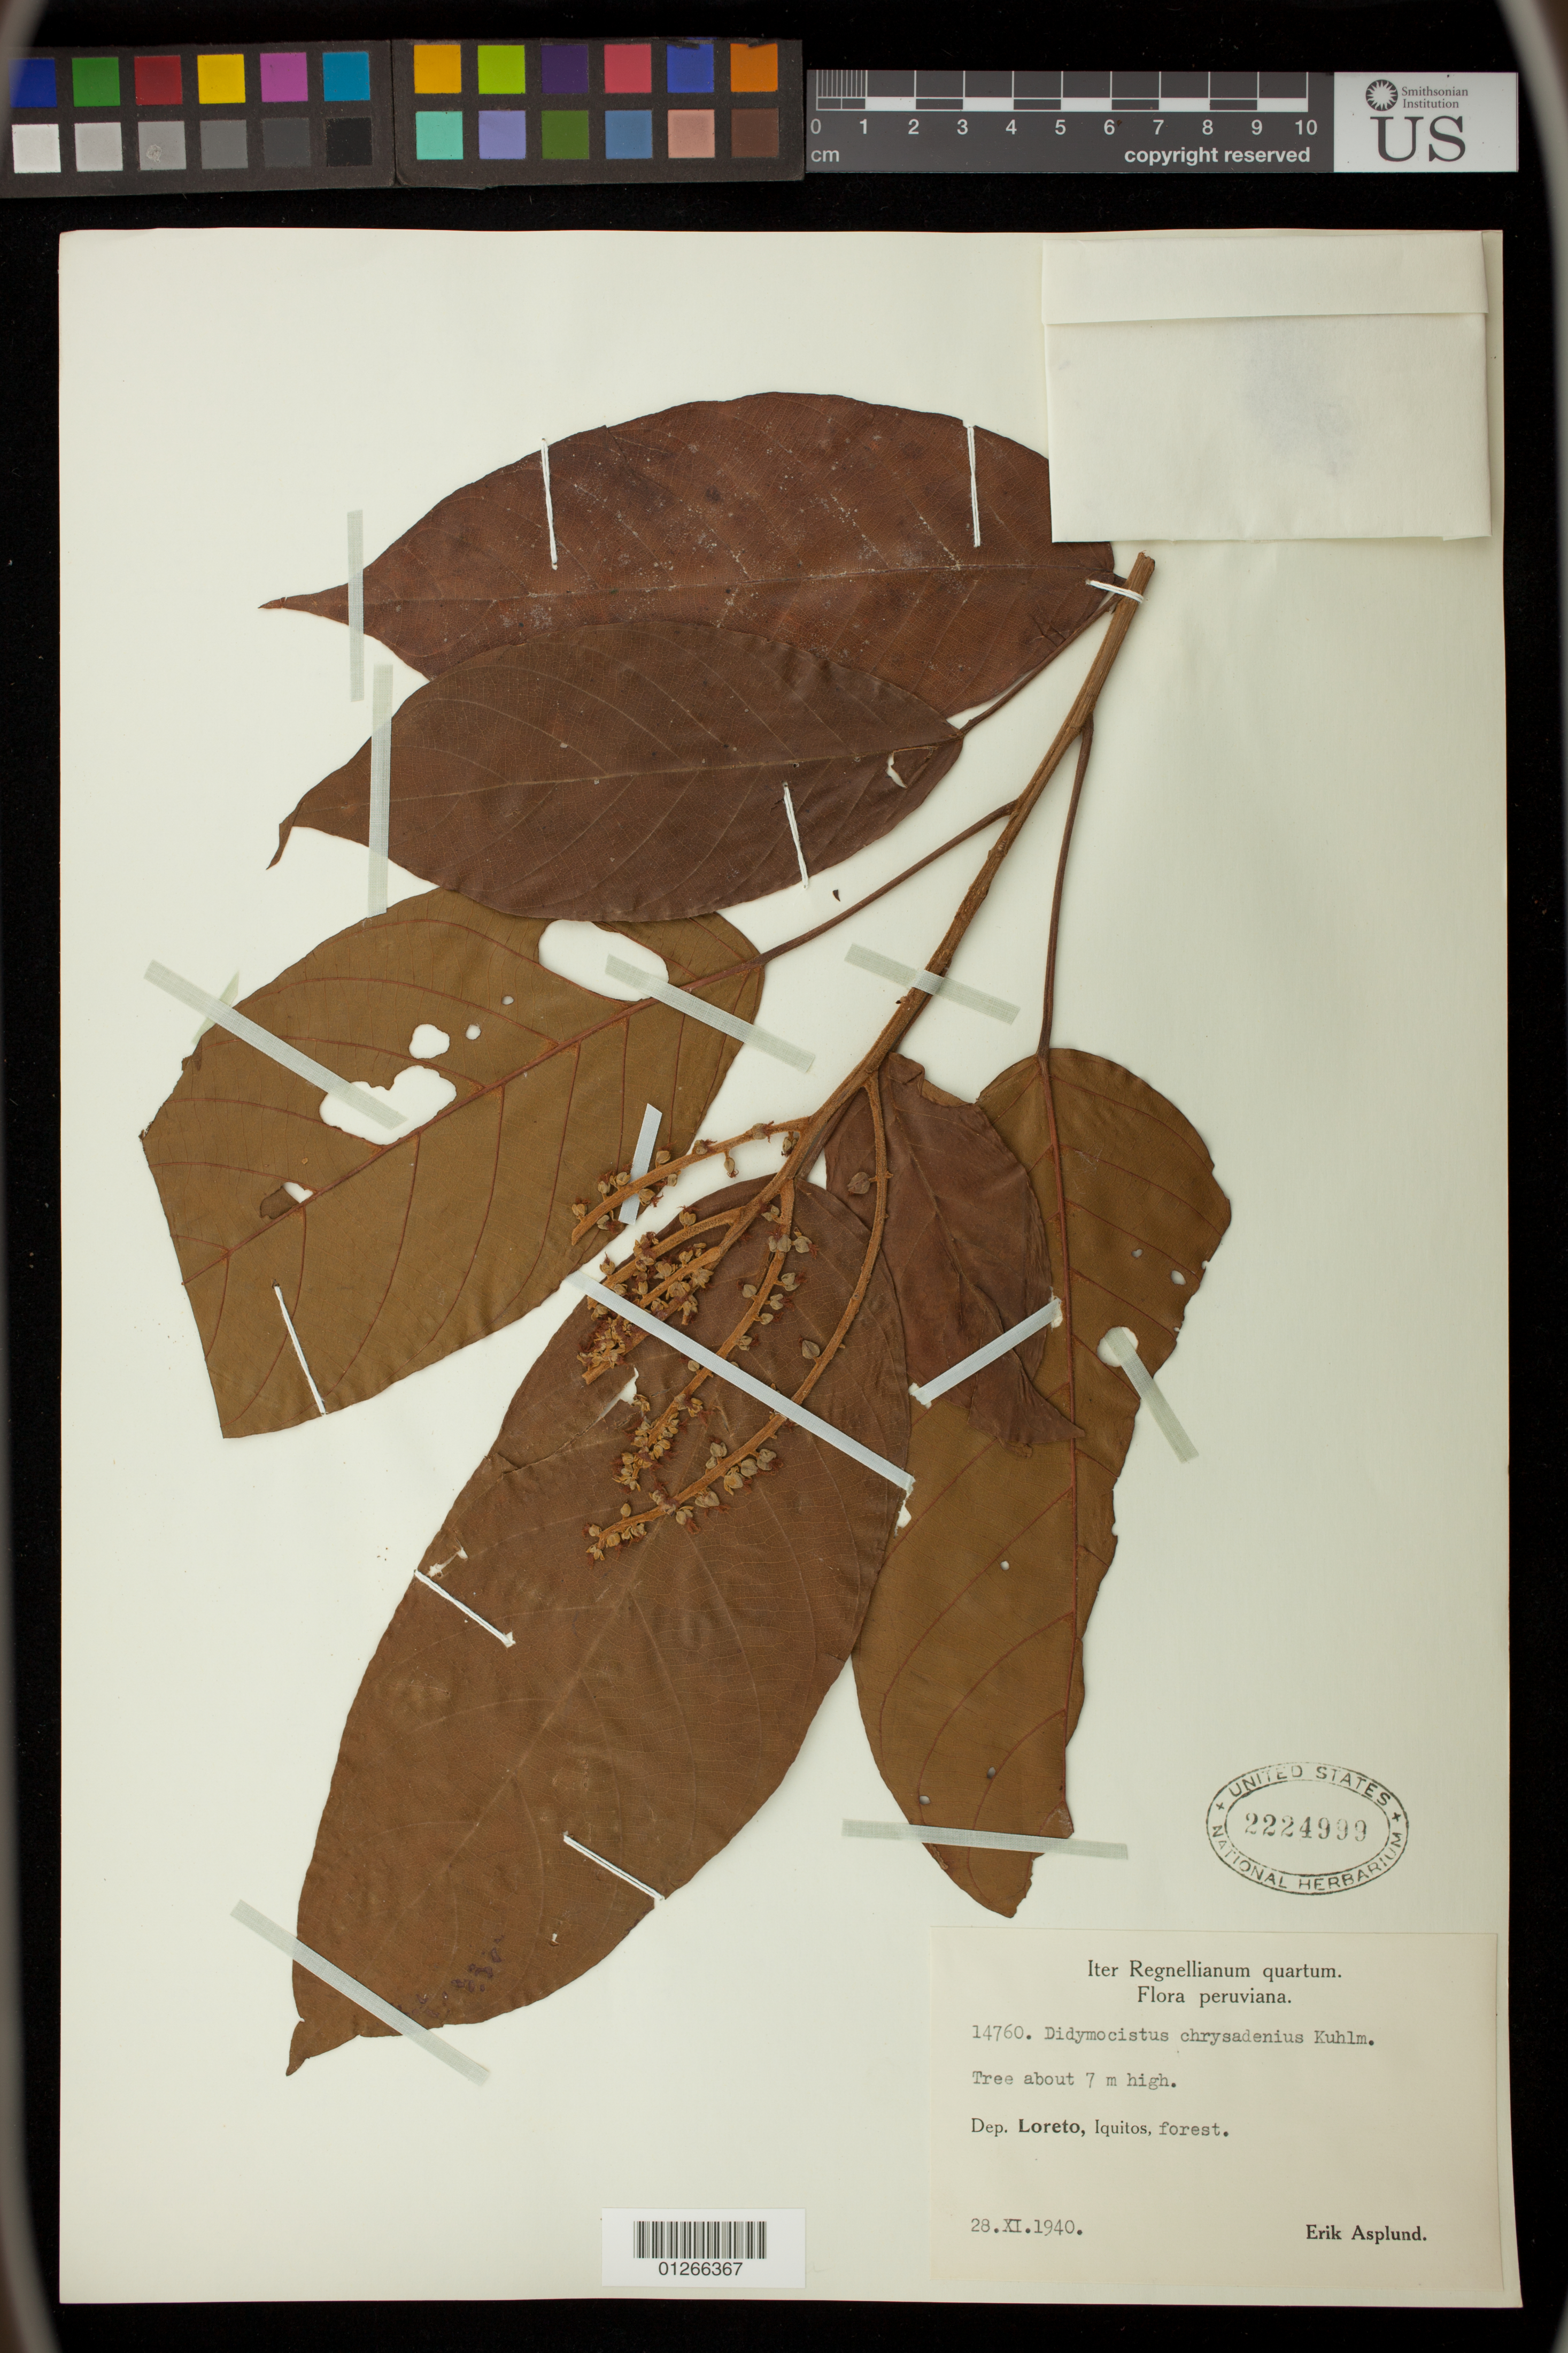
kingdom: Plantae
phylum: Tracheophyta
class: Magnoliopsida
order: Malpighiales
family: Phyllanthaceae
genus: Didymocistus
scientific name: Didymocistus chrysadenius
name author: Kuhlm.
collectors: E. Asplund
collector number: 14760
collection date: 1940-11-28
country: Peru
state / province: Loreto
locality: Maynas, Iquitos forest